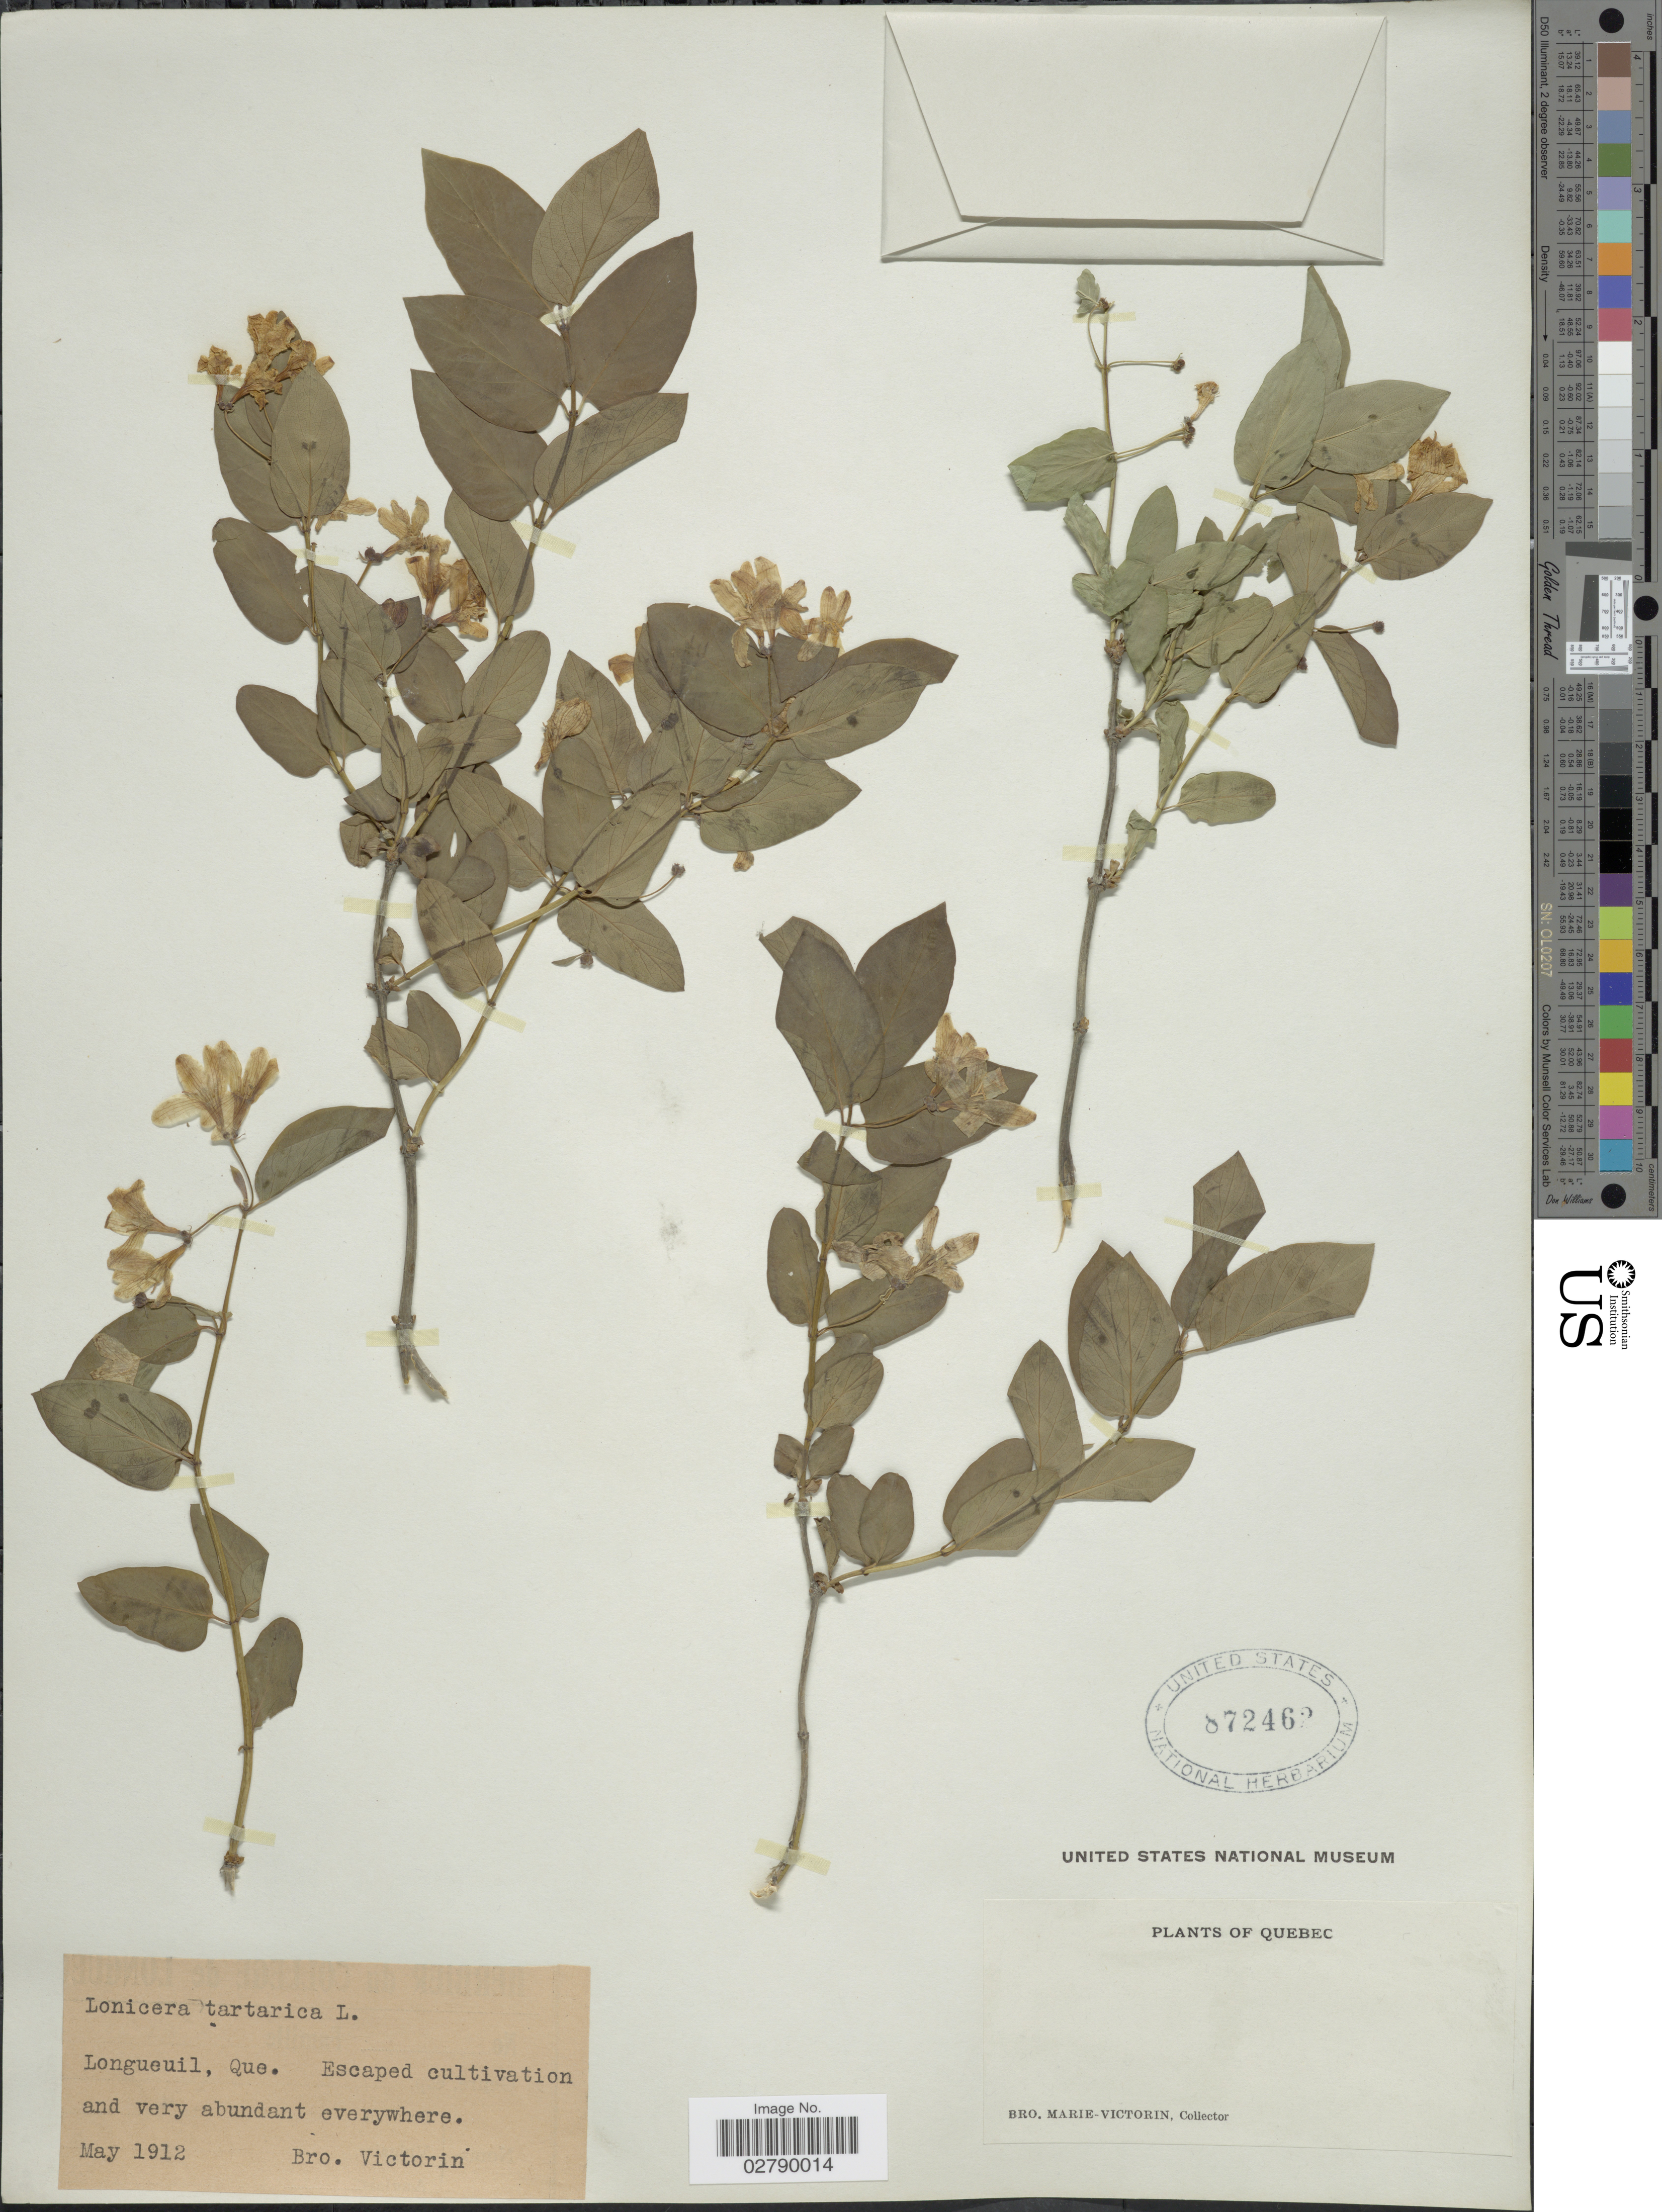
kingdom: Plantae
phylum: Tracheophyta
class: Magnoliopsida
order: Dipsacales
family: Caprifoliaceae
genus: Lonicera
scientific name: Lonicera tatarica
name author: L.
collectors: Fr. Marie-Victorin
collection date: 1912-05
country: Canada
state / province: Quebec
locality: Longueuil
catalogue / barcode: US 872462